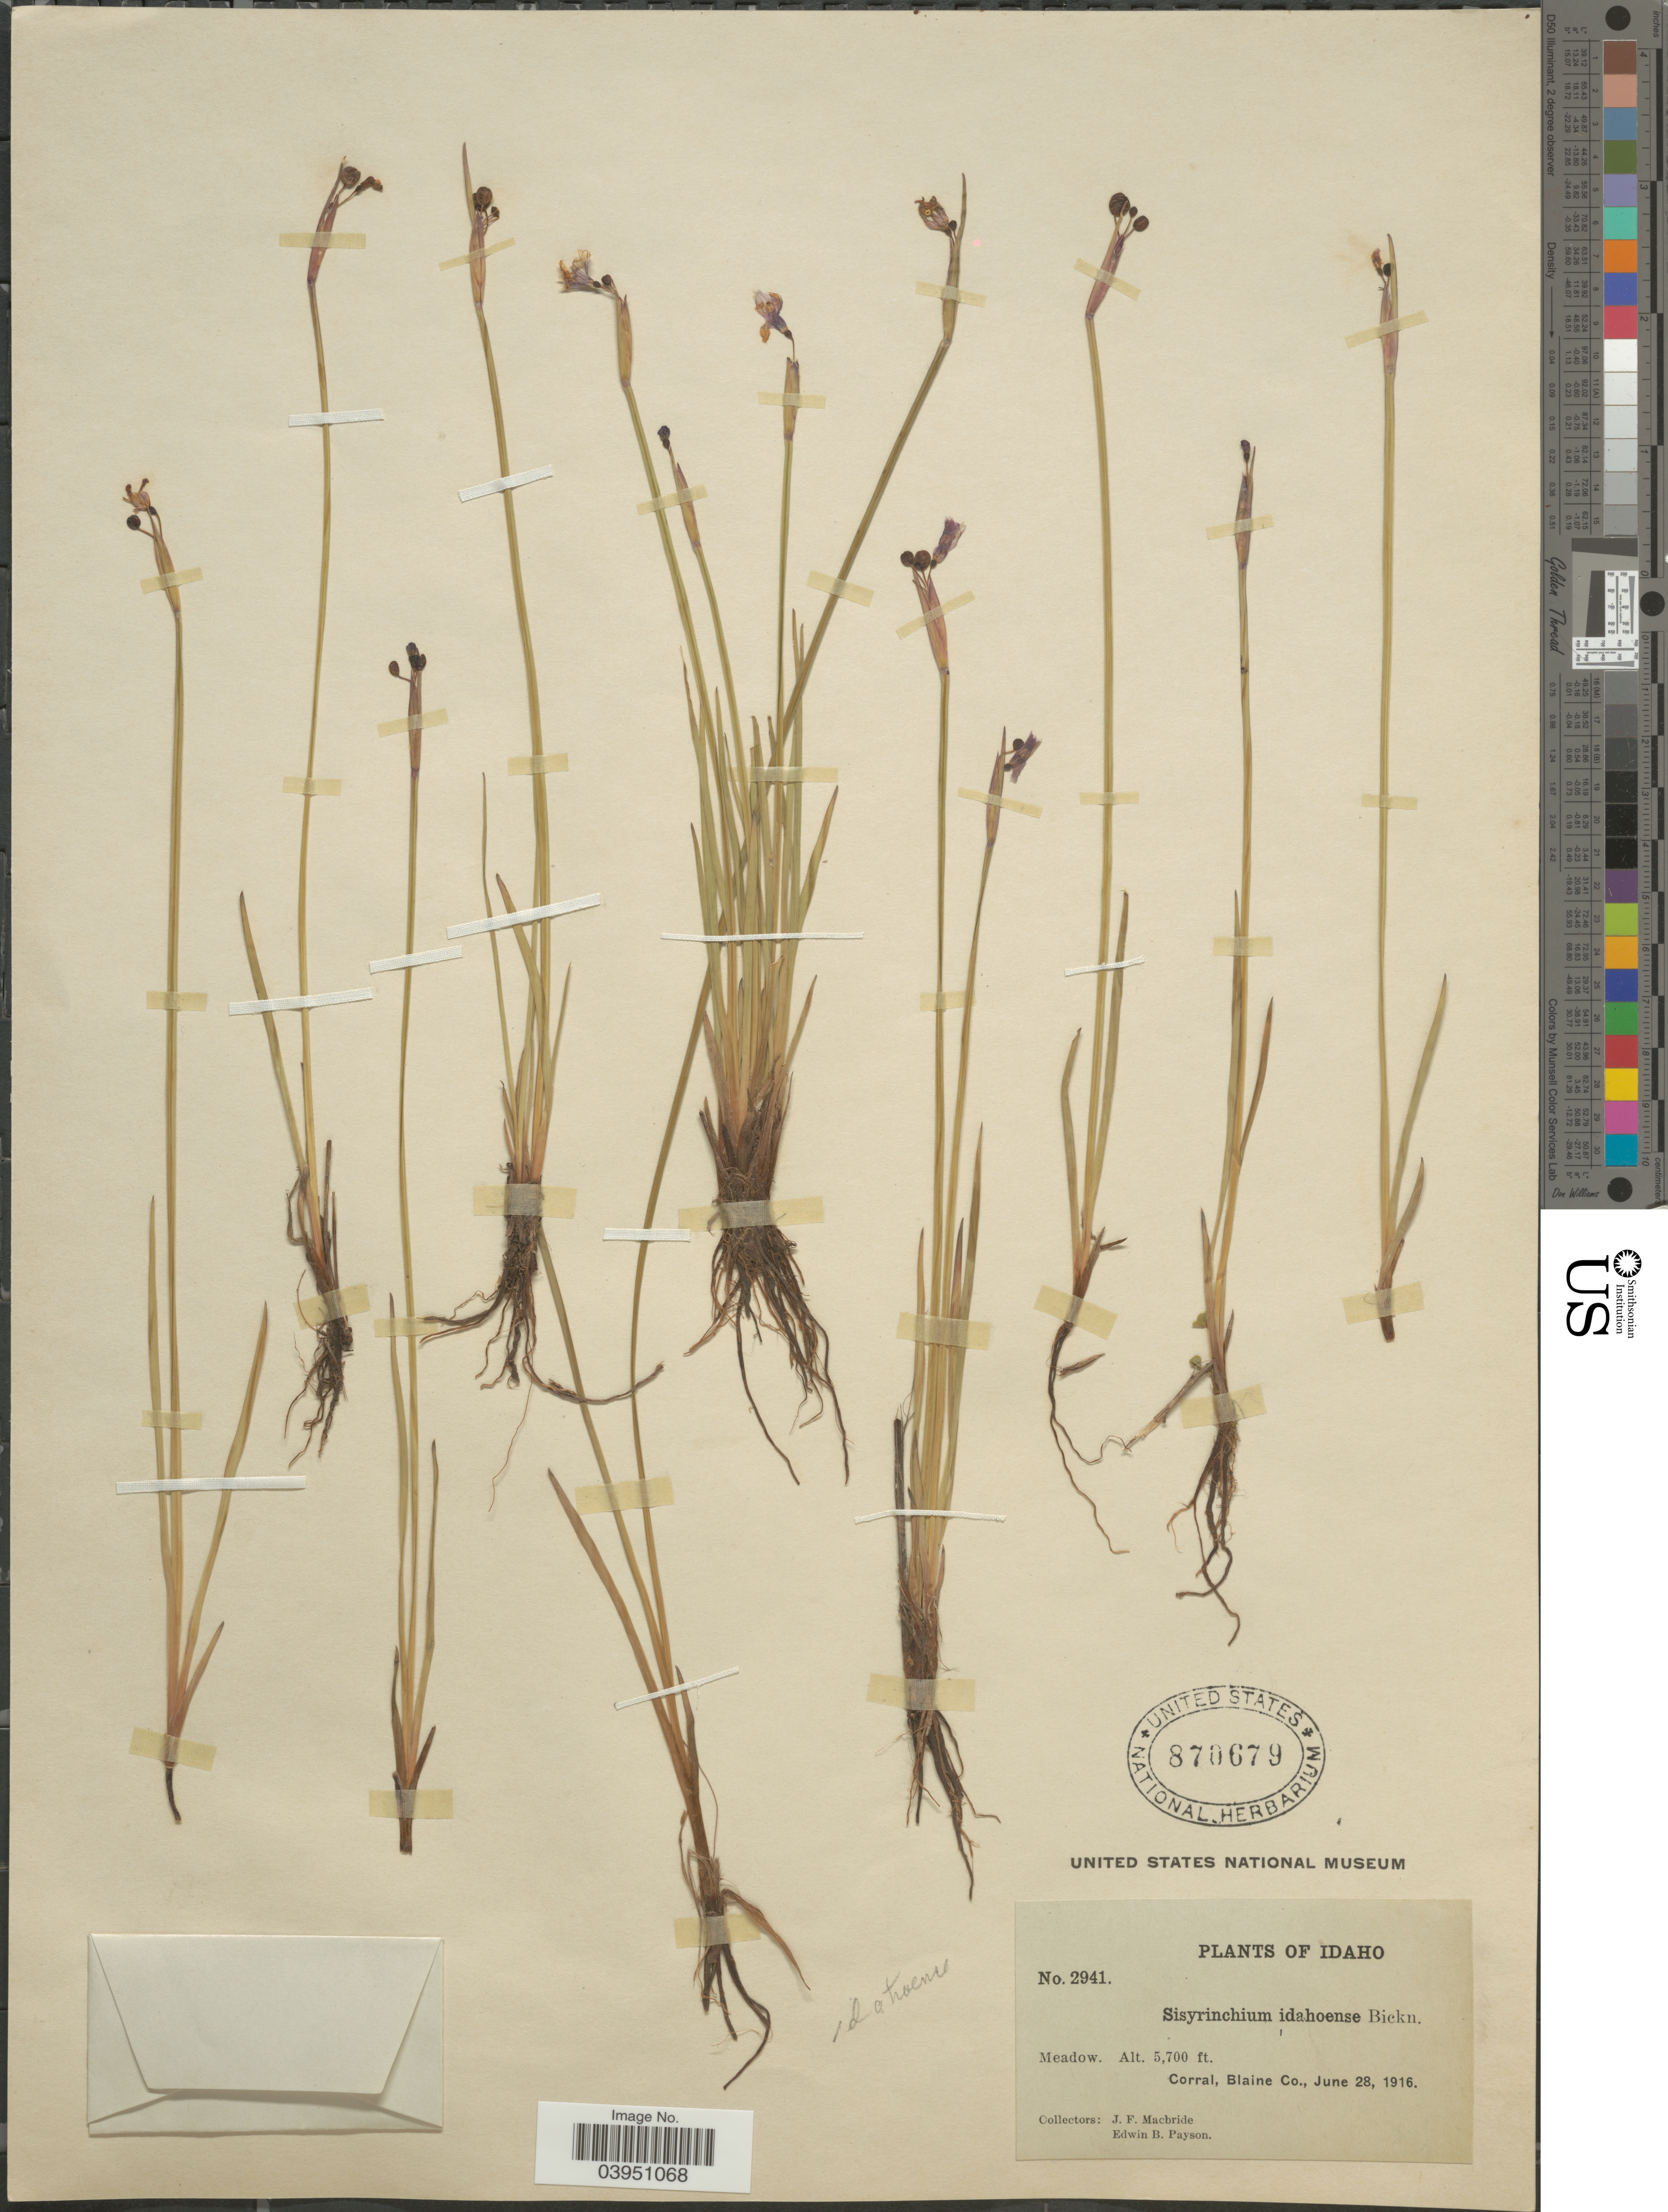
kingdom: Plantae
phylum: Tracheophyta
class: Liliopsida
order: Asparagales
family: Iridaceae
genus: Sisyrinchium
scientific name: Sisyrinchium idahoense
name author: E.P. Bicknell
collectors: J. F. Macbride & E. B. Payson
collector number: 2941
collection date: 1916-06-28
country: United States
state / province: Idaho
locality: Meadow. Corral, Blaine Co.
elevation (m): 1737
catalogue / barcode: US 870679